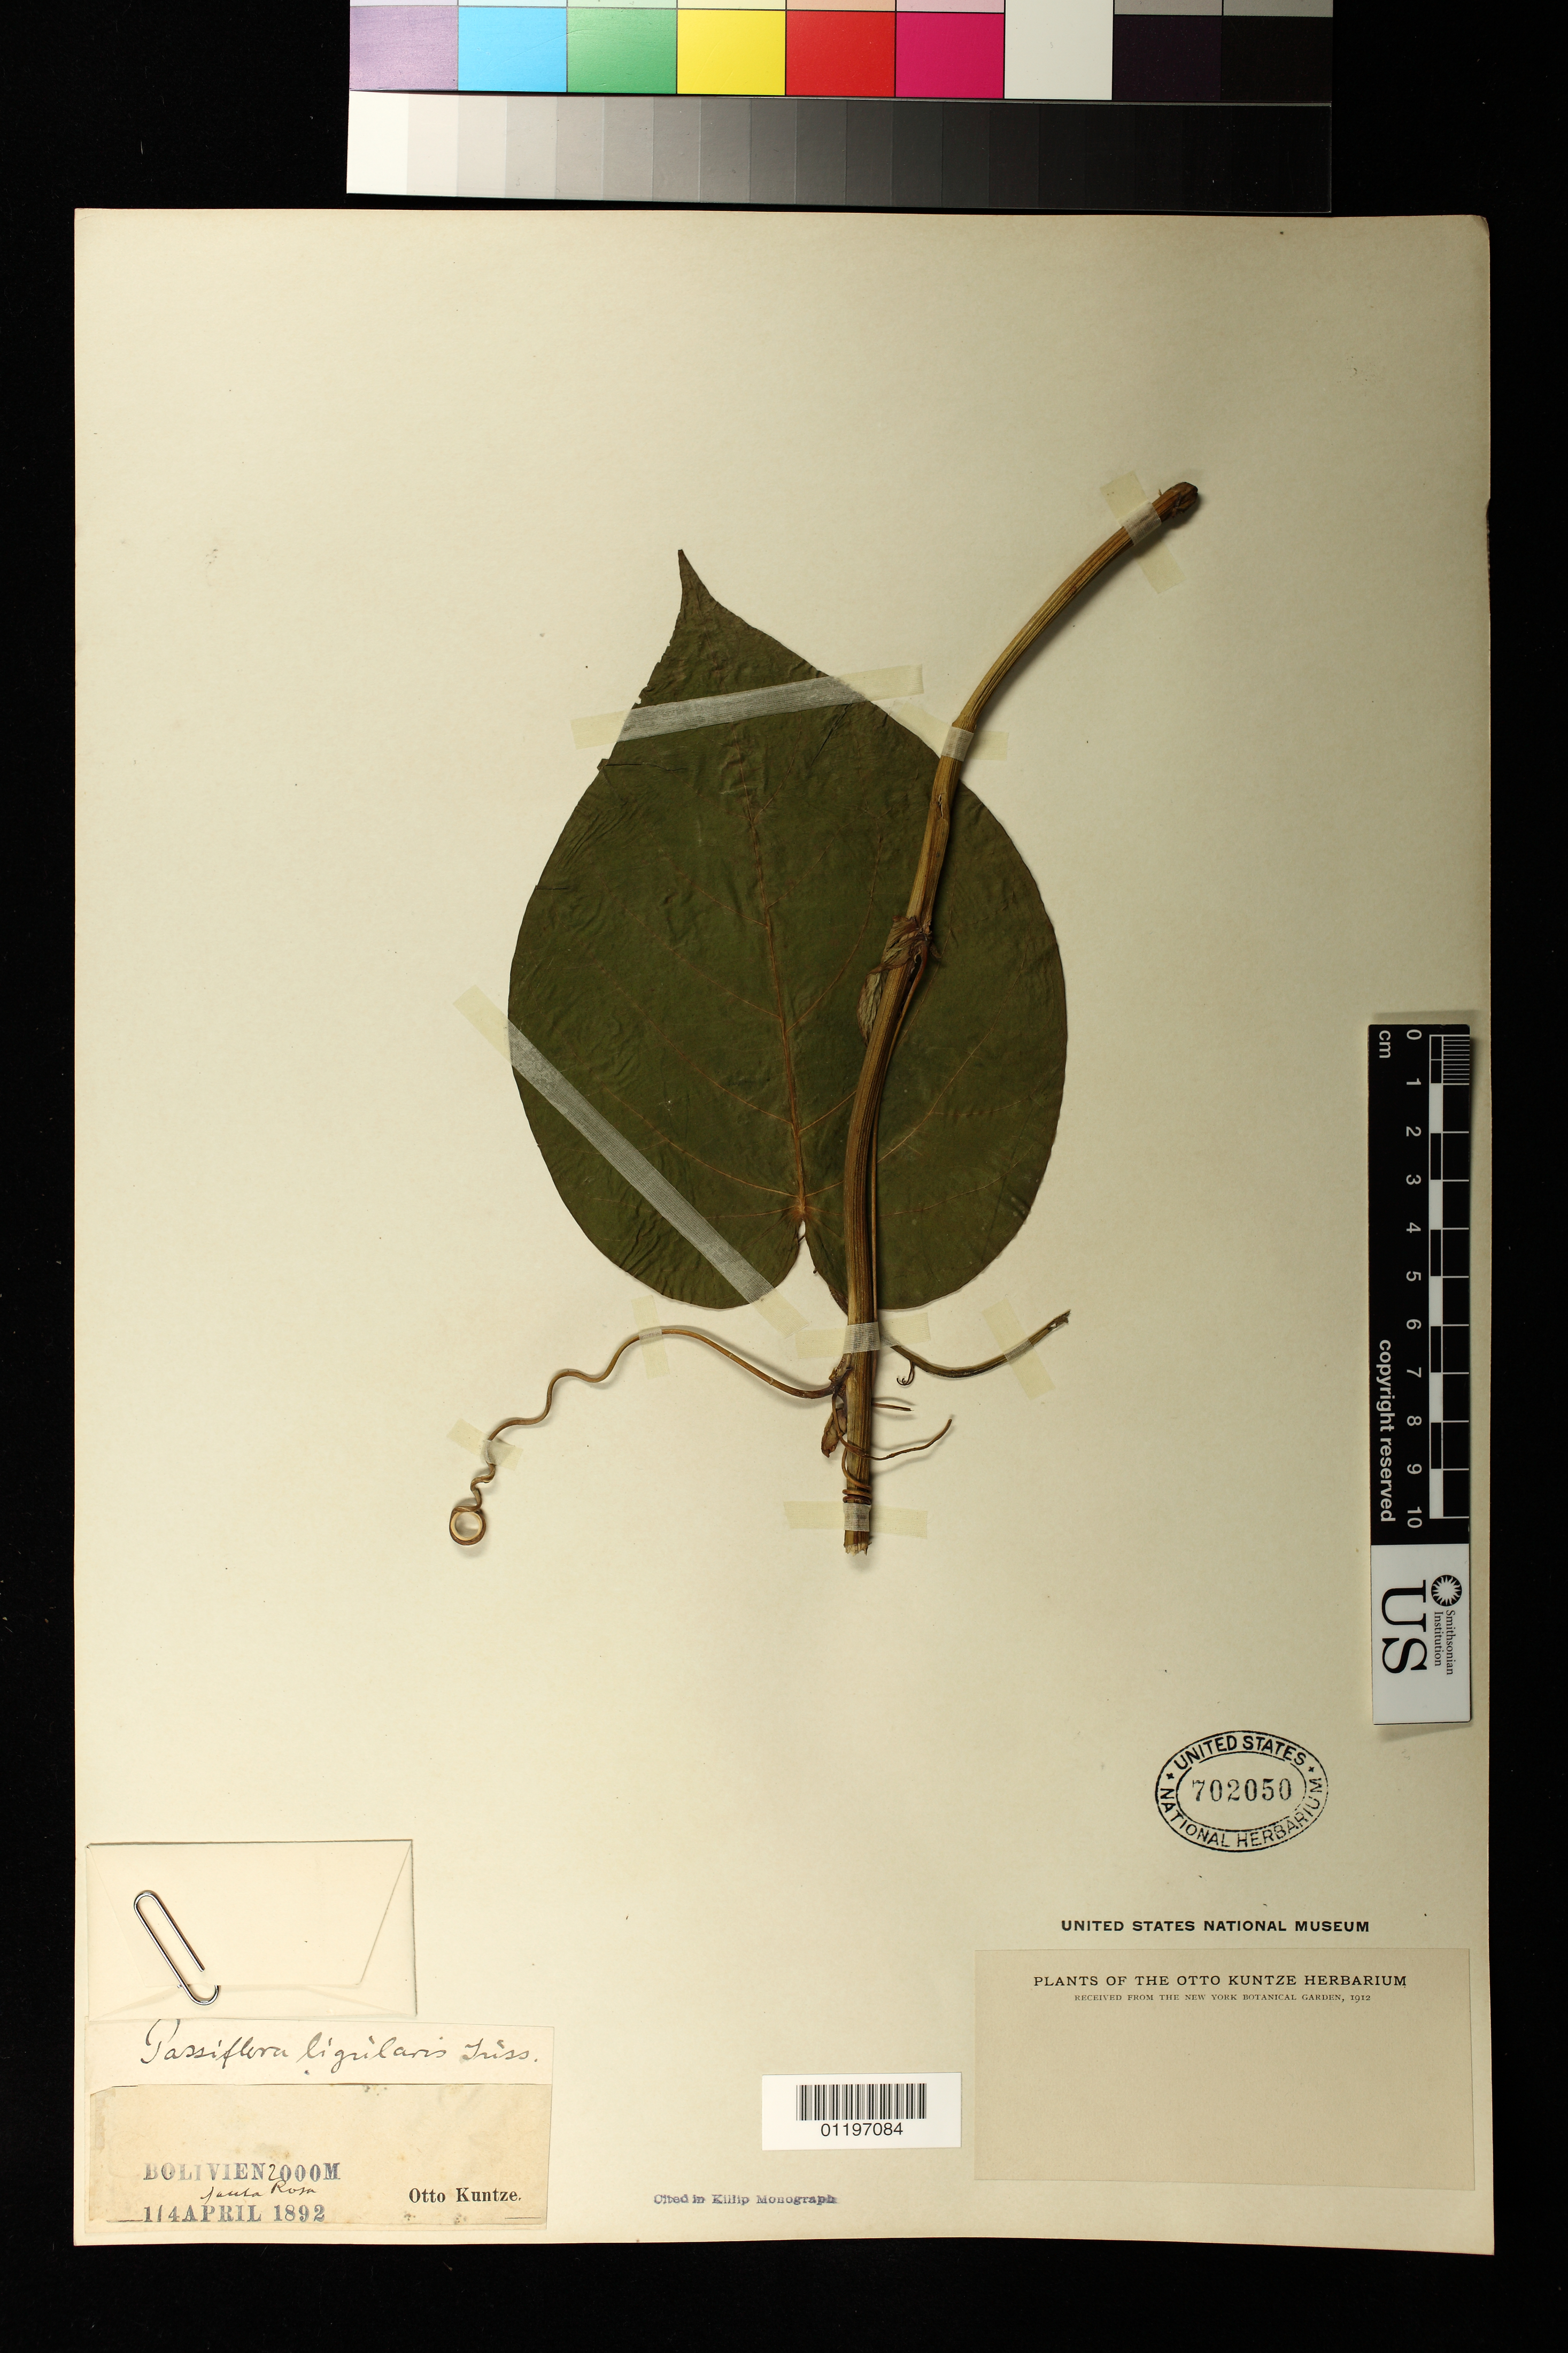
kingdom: Plantae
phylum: Tracheophyta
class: Magnoliopsida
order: Malpighiales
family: Passifloraceae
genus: Passiflora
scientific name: Passiflora ligularis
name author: Juss.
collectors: C.E.O. Kuntze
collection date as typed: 01 Apr 1892 to 04 Apr 1892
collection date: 1892-04-01/1892-04-04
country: Bolivia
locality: Santa Rosa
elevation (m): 2000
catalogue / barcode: US 702050